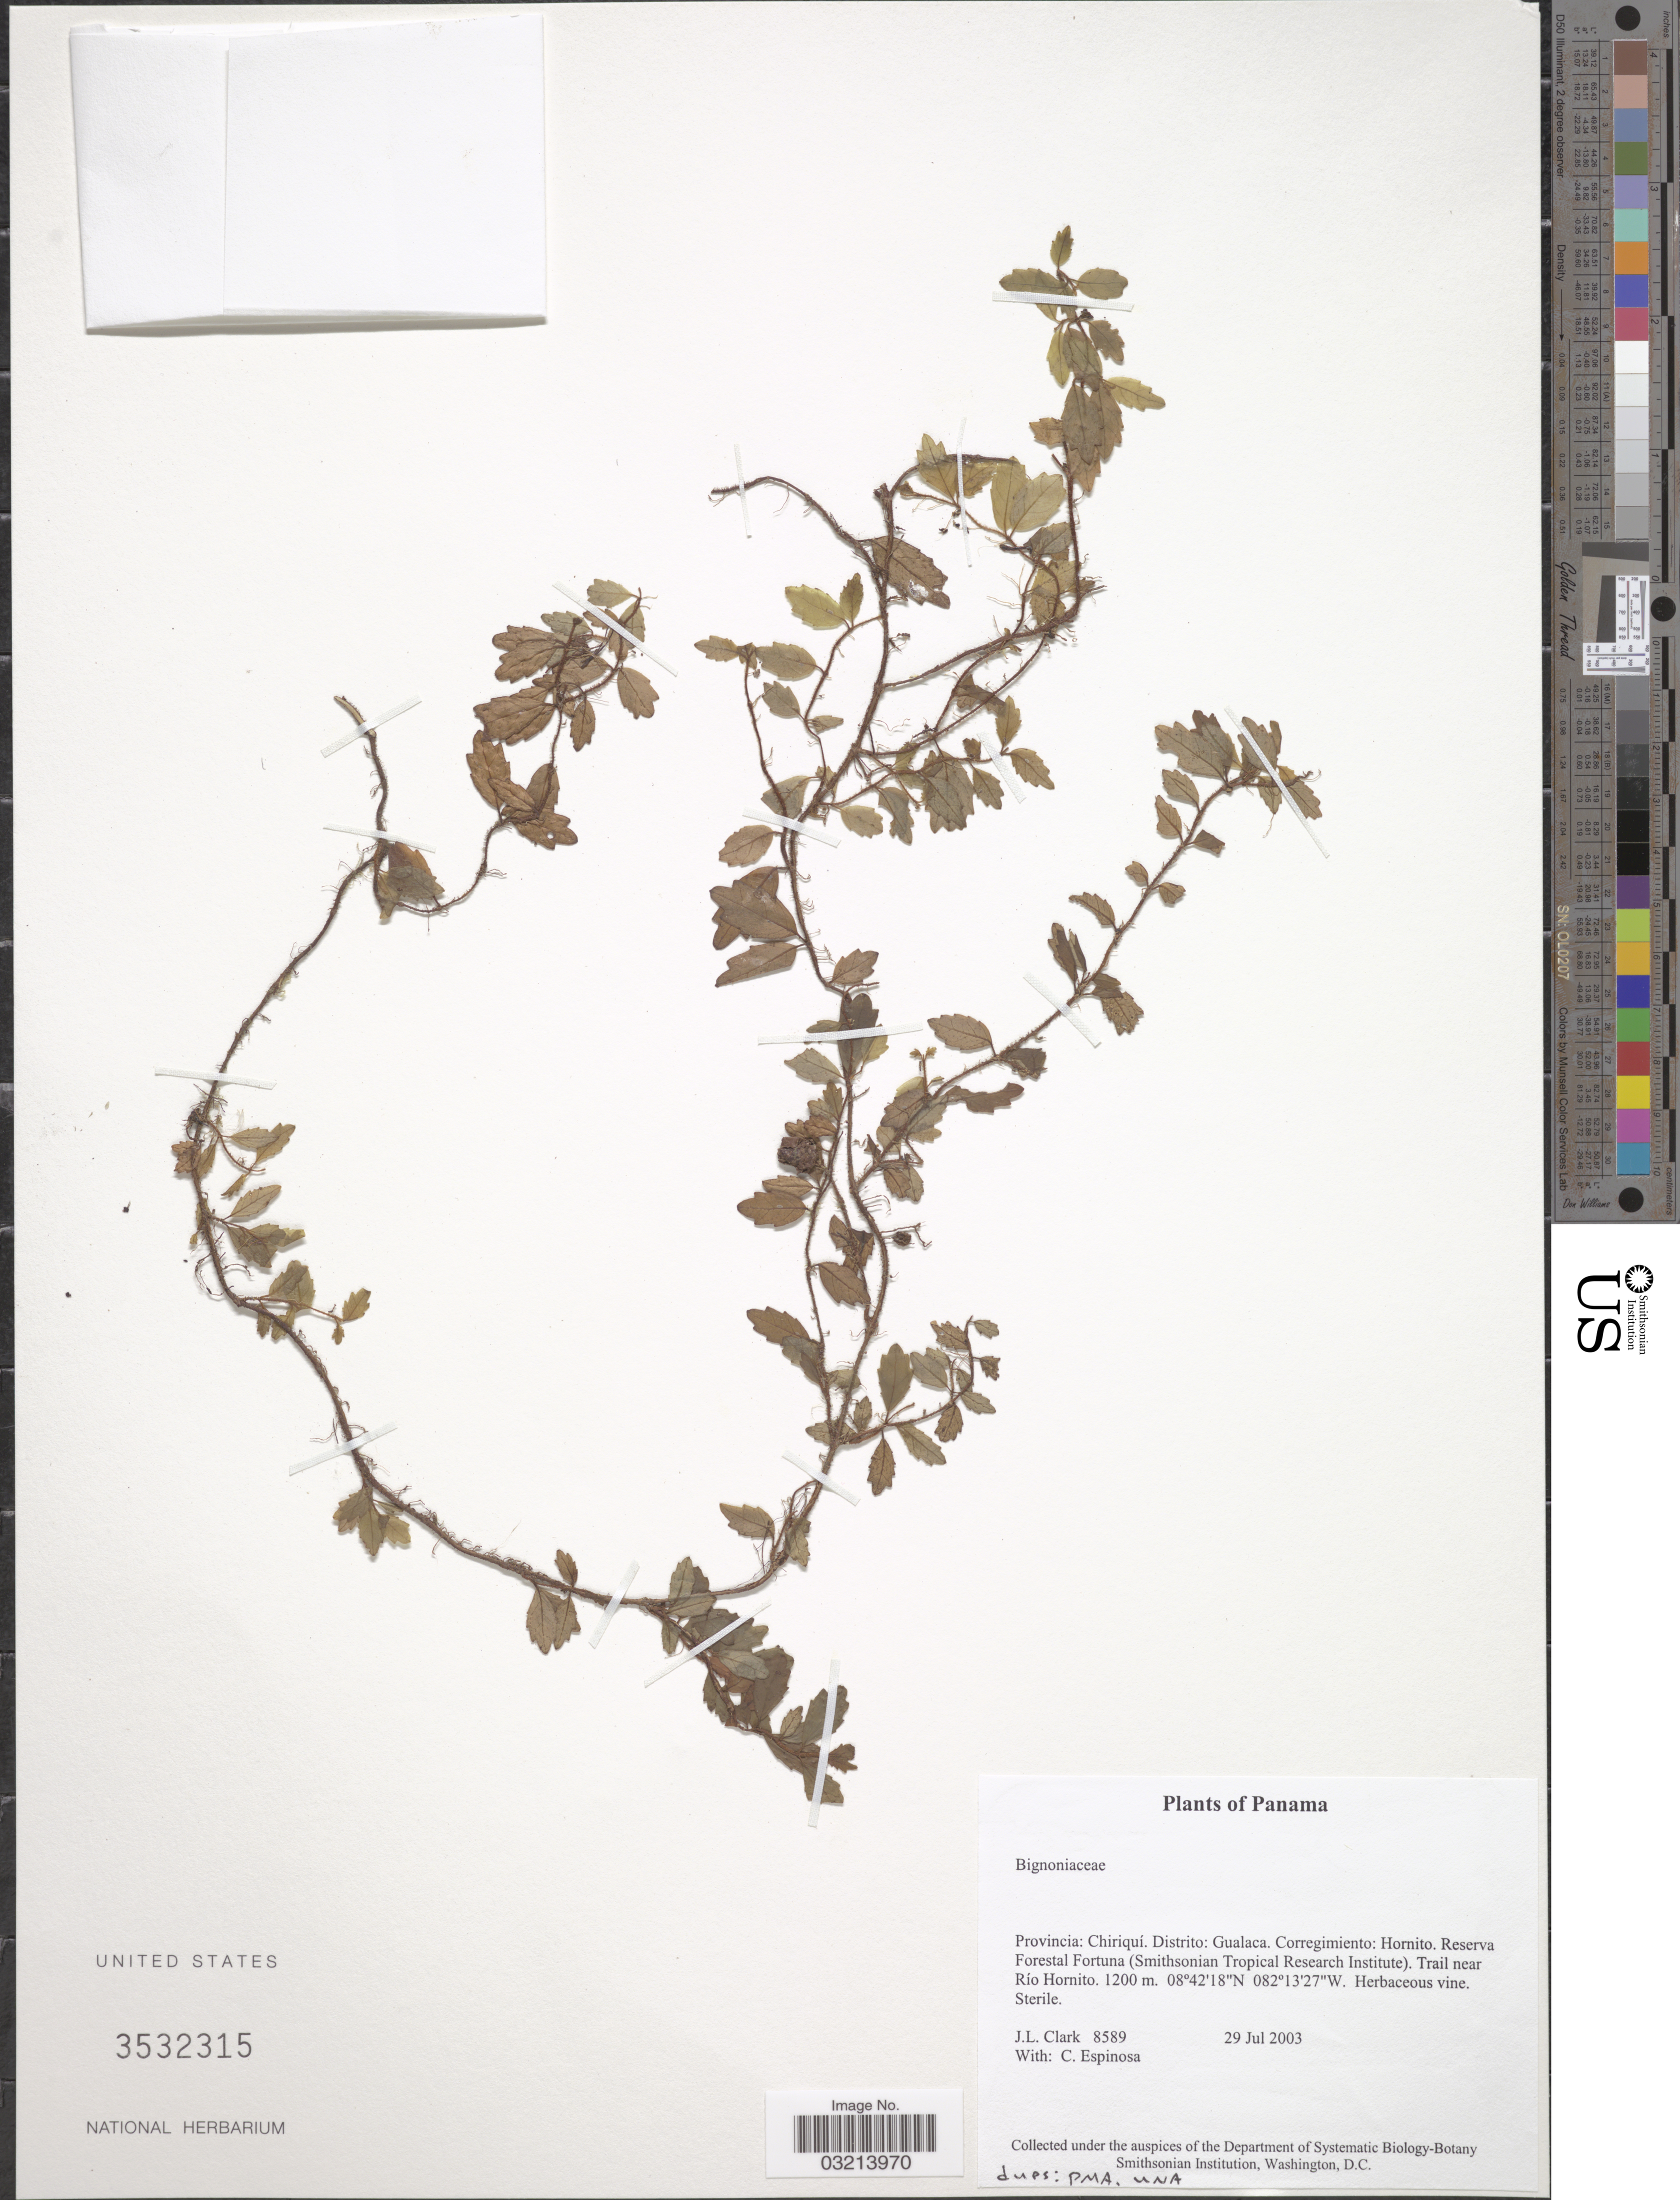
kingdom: Plantae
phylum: Tracheophyta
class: Magnoliopsida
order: Lamiales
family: Bignoniaceae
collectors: J. L. Clark & C. Espinosa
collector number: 8589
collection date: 2003-07-29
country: Panama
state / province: Chiriqui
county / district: Gualaca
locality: Distrito: Gualaca. Corregimiento: Hornito. Reserva Forestal Fortuna (Smithsonian Tropical Research Institute). Trail near Río Hornito.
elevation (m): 1200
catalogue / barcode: US 3532315